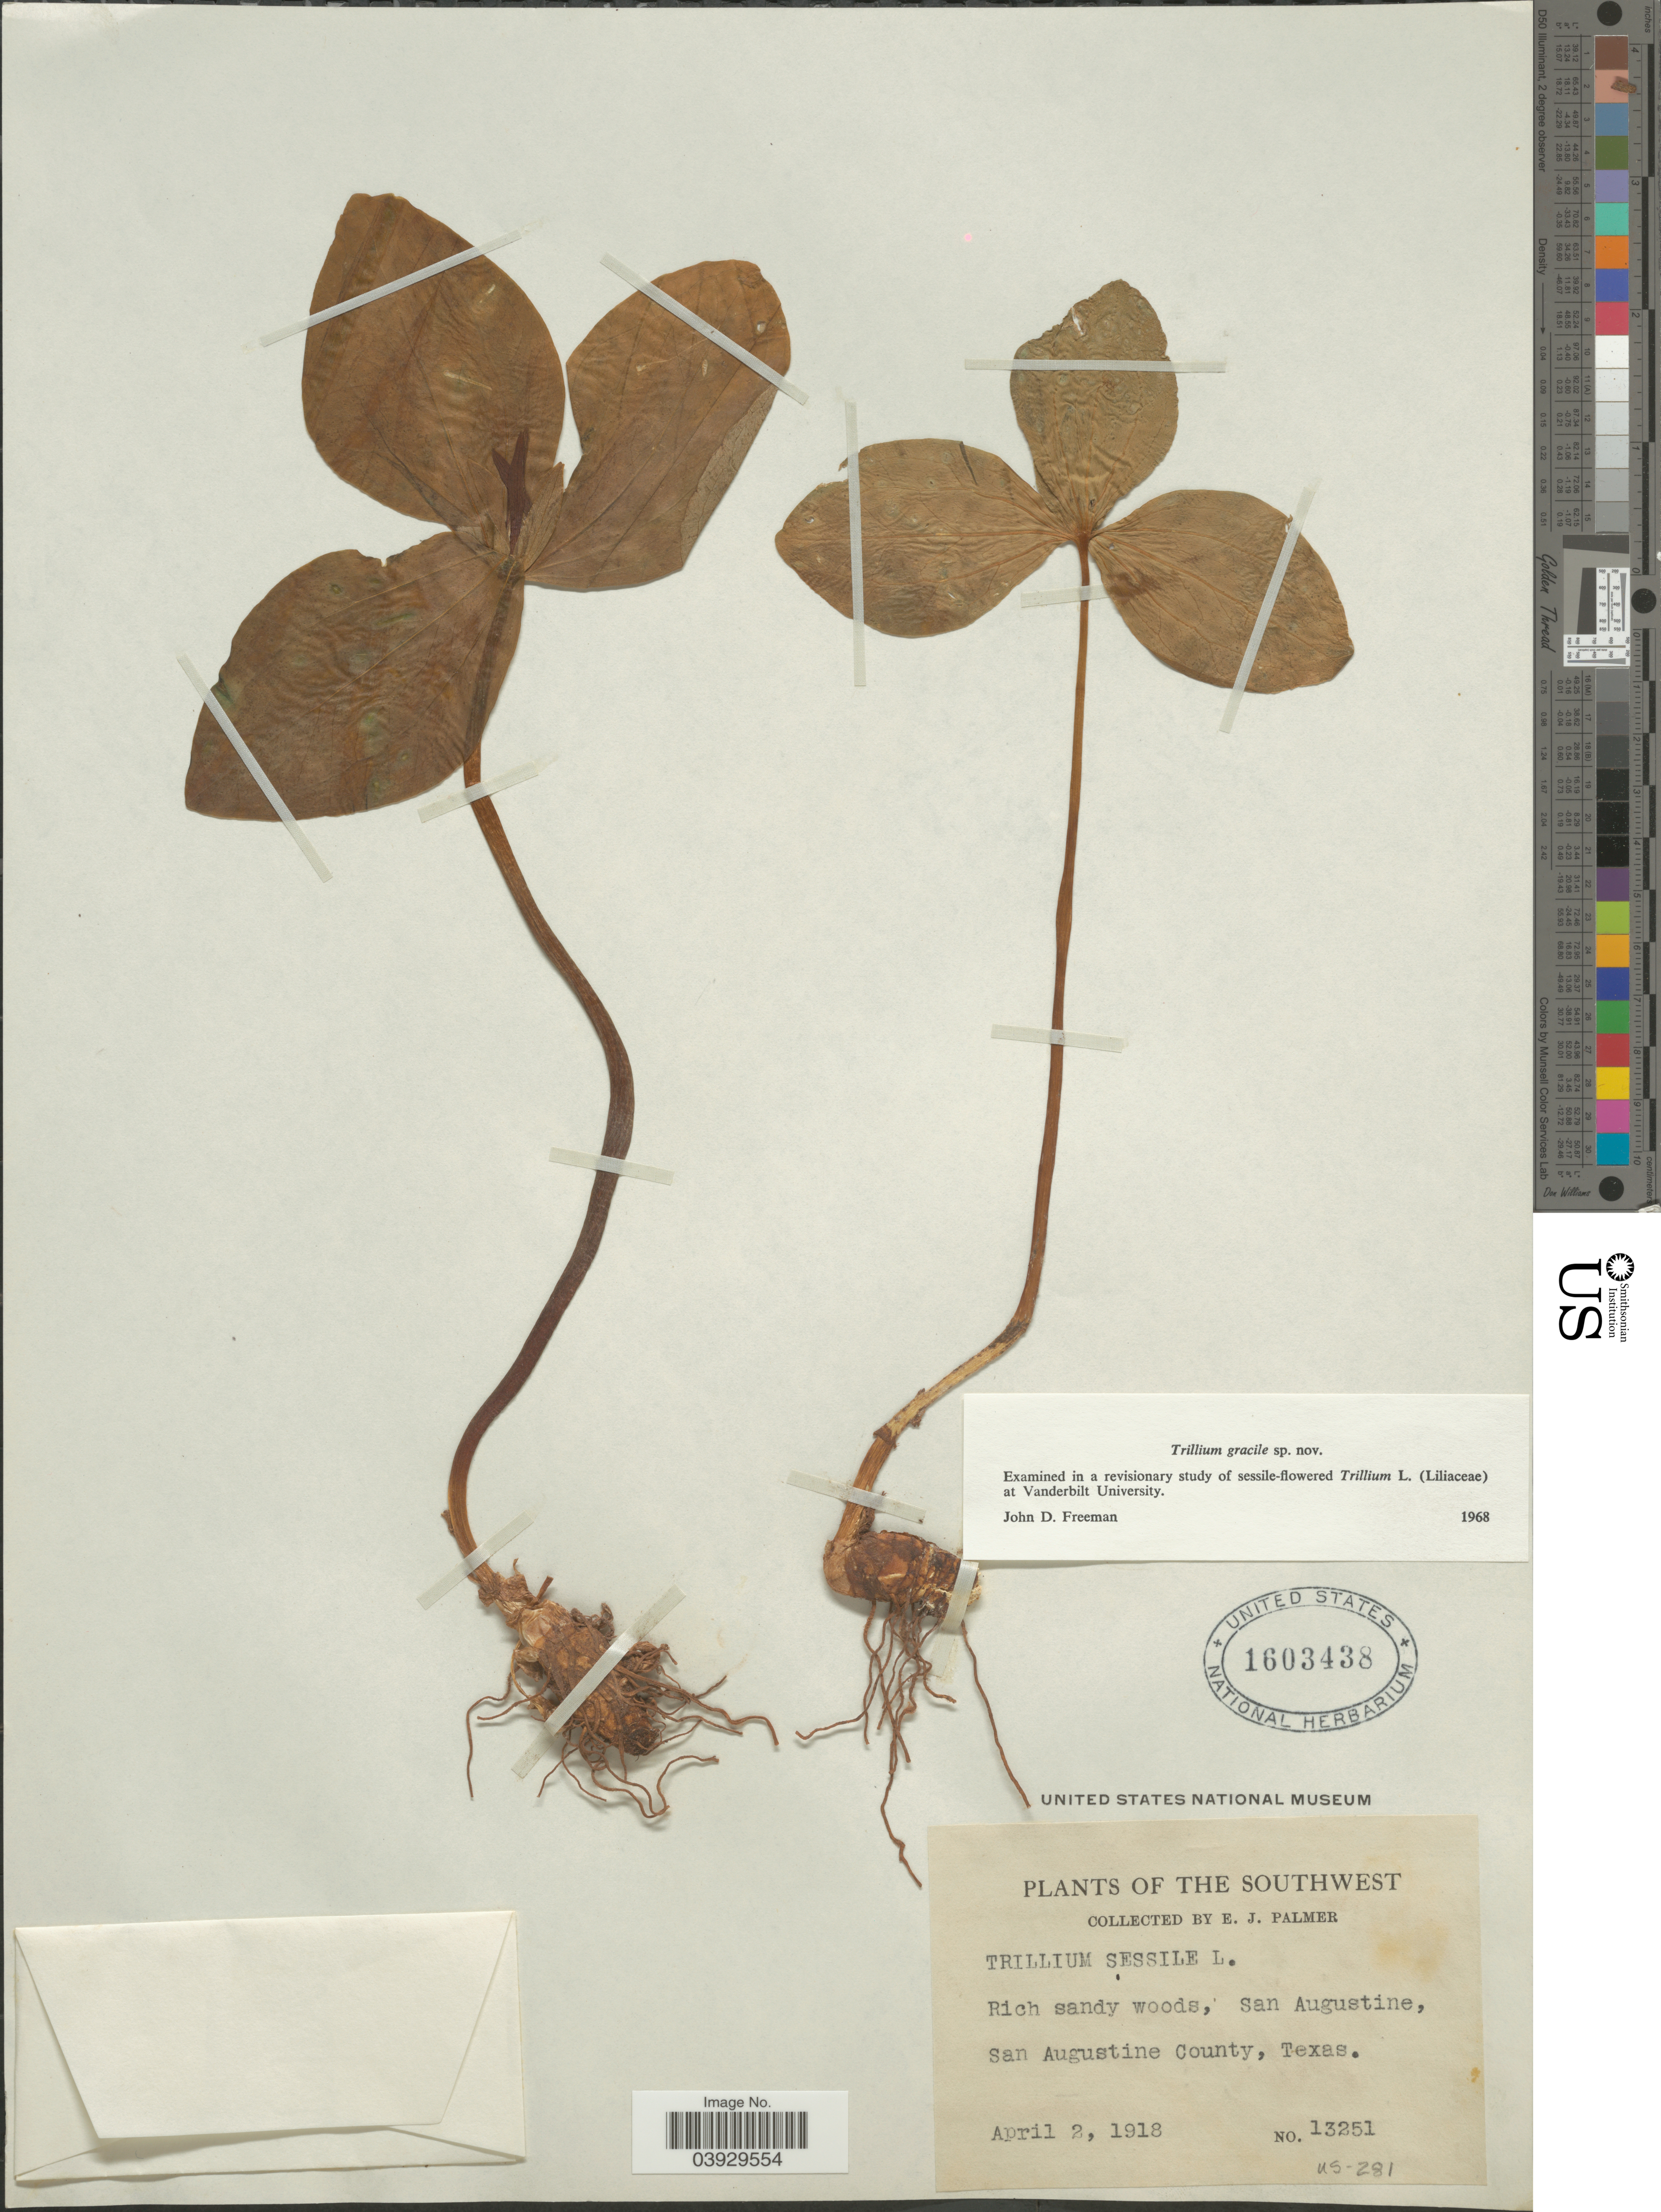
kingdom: Plantae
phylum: Tracheophyta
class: Liliopsida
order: Liliales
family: Melanthiaceae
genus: Trillium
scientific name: Trillium gracile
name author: J. D. Freeman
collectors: E. J. Palmer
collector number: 13251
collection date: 1918-04-02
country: United States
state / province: Texas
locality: The Southwest. San Augustine, San Augustine County.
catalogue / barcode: US 1603438